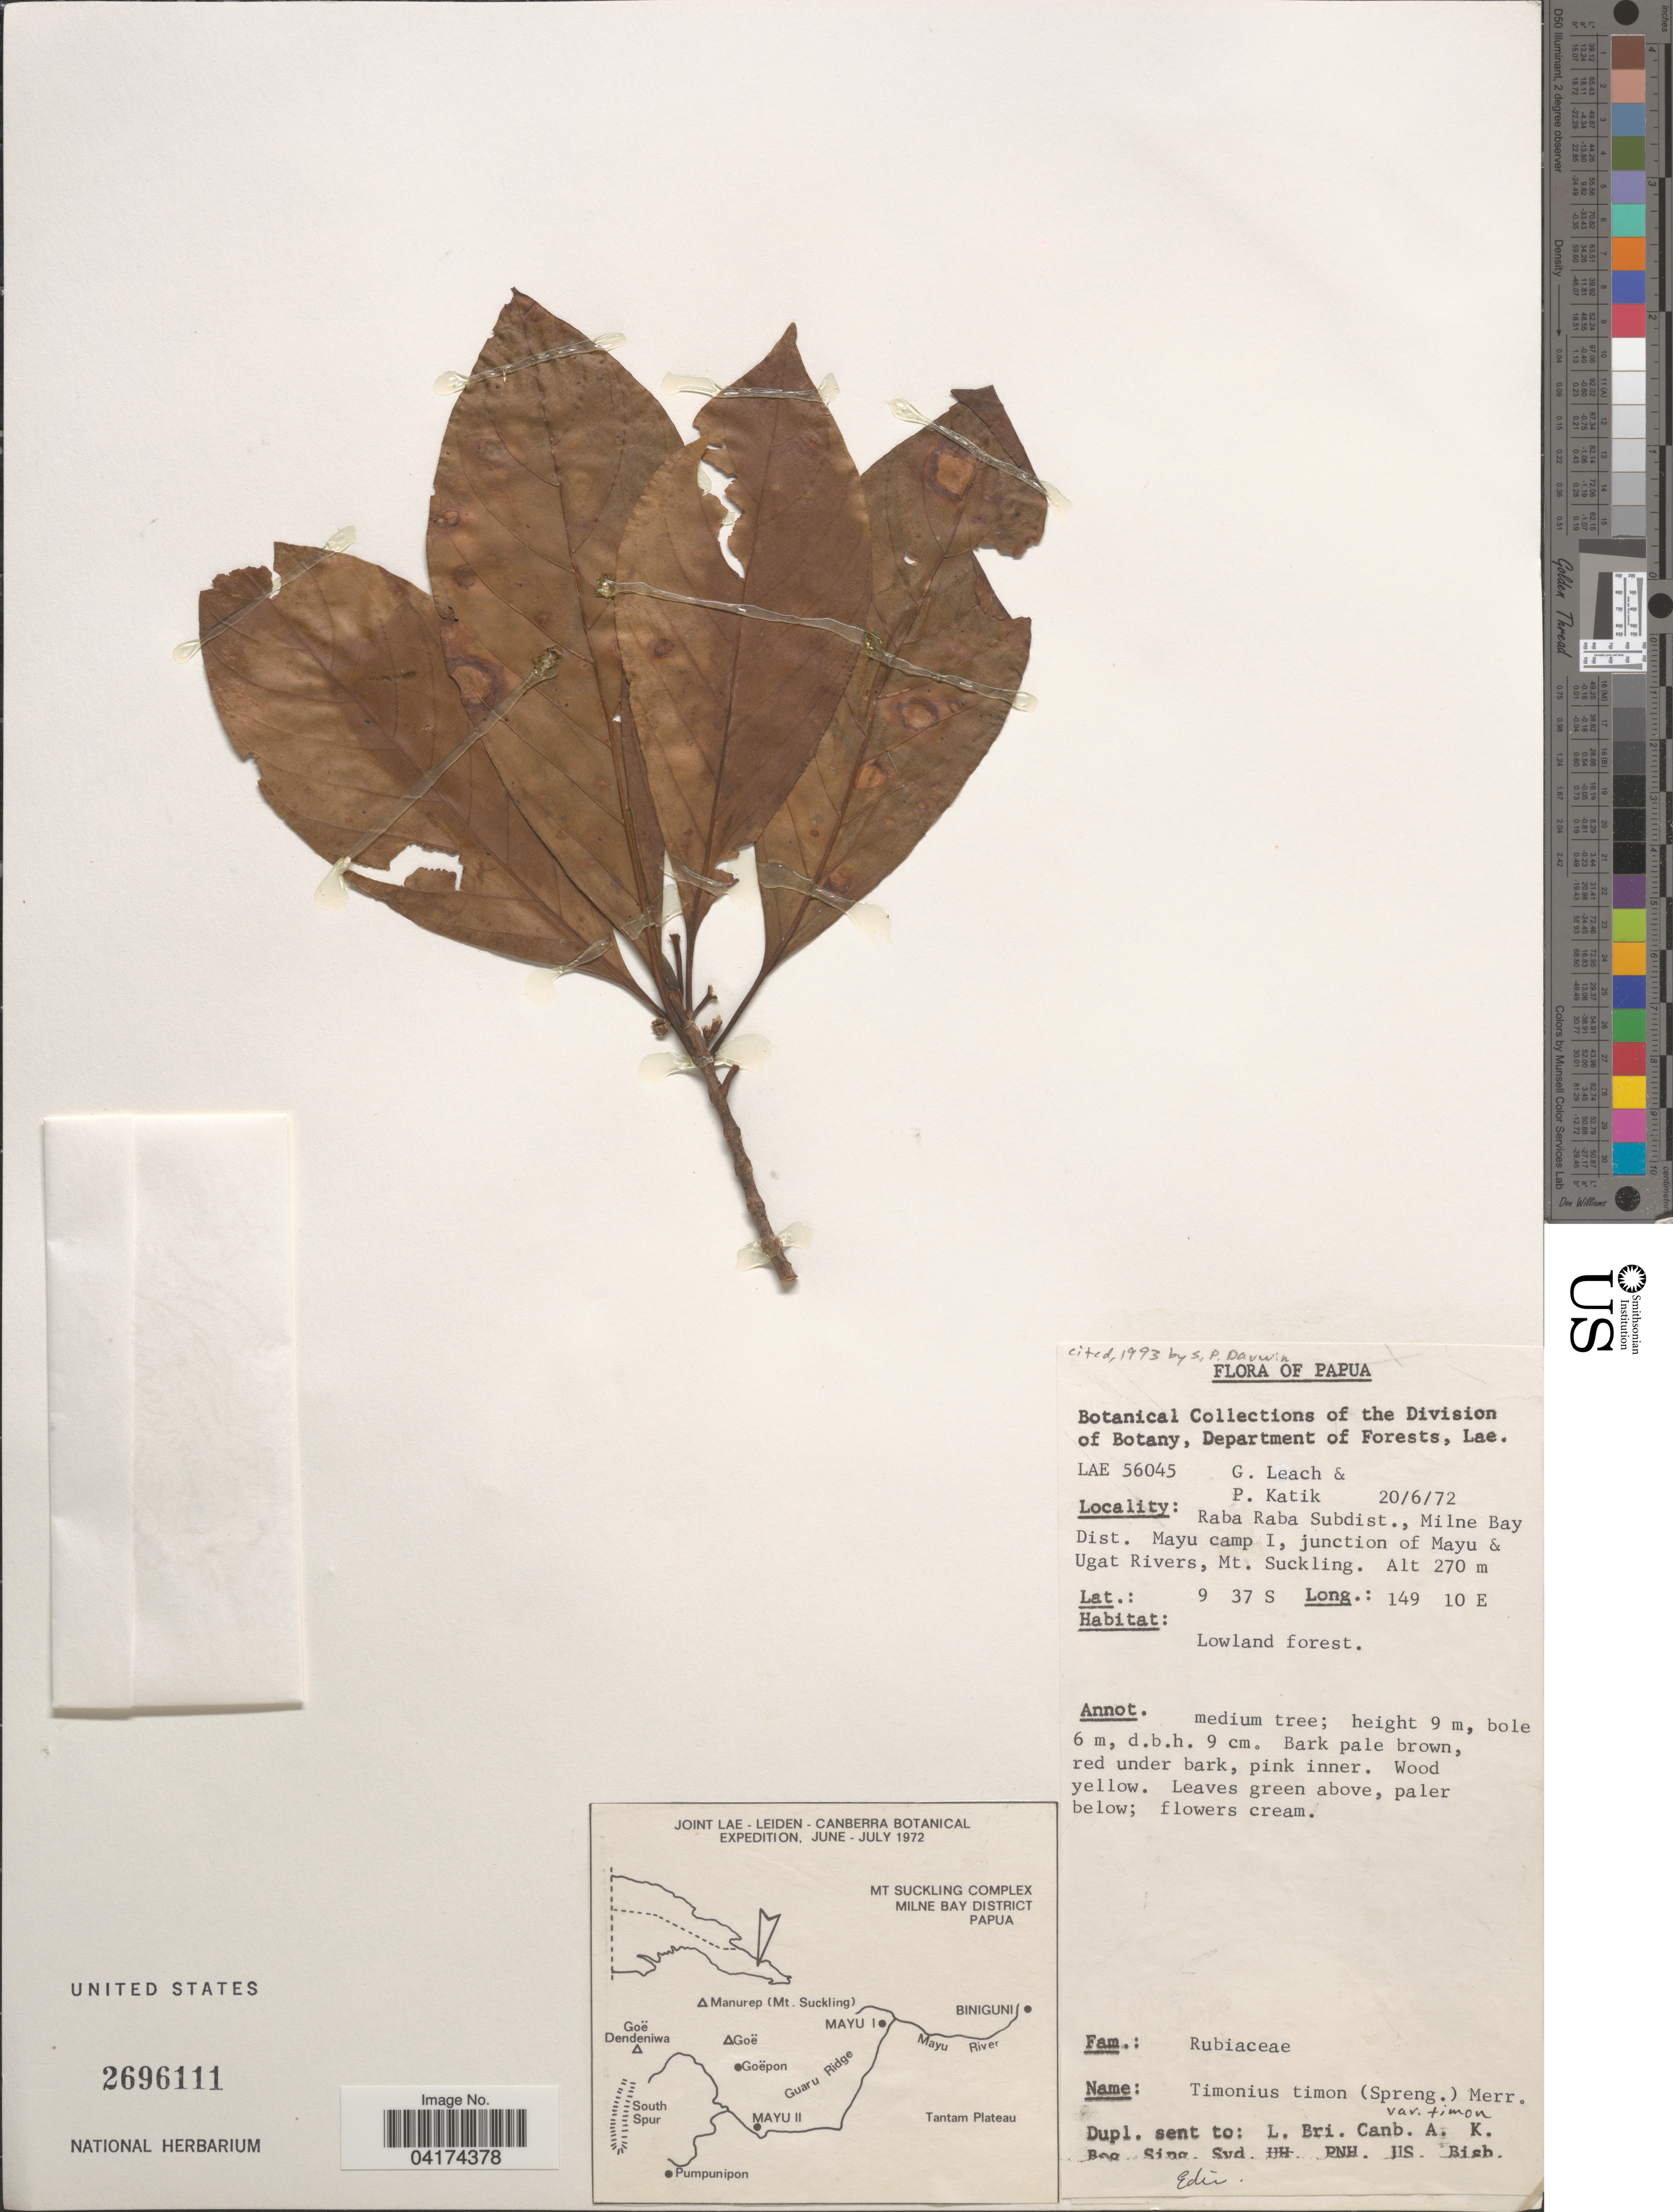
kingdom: Plantae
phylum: Tracheophyta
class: Magnoliopsida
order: Gentianales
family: Rubiaceae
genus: Timonius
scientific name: Timonius timon var. timon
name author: (Spreng.) Merr.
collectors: G. Leach & P. Katik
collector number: LAE 56045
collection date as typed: Transcribed d/m/y: 20/6/72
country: Papua New Guinea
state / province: Milne Bay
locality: Papua. Raba Raba Subdist., Milne Bay Dist. Mayu camp I, junction of Mayu & Ugat Rivers, Mt. Suckling.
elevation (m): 270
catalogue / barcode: US 2696111